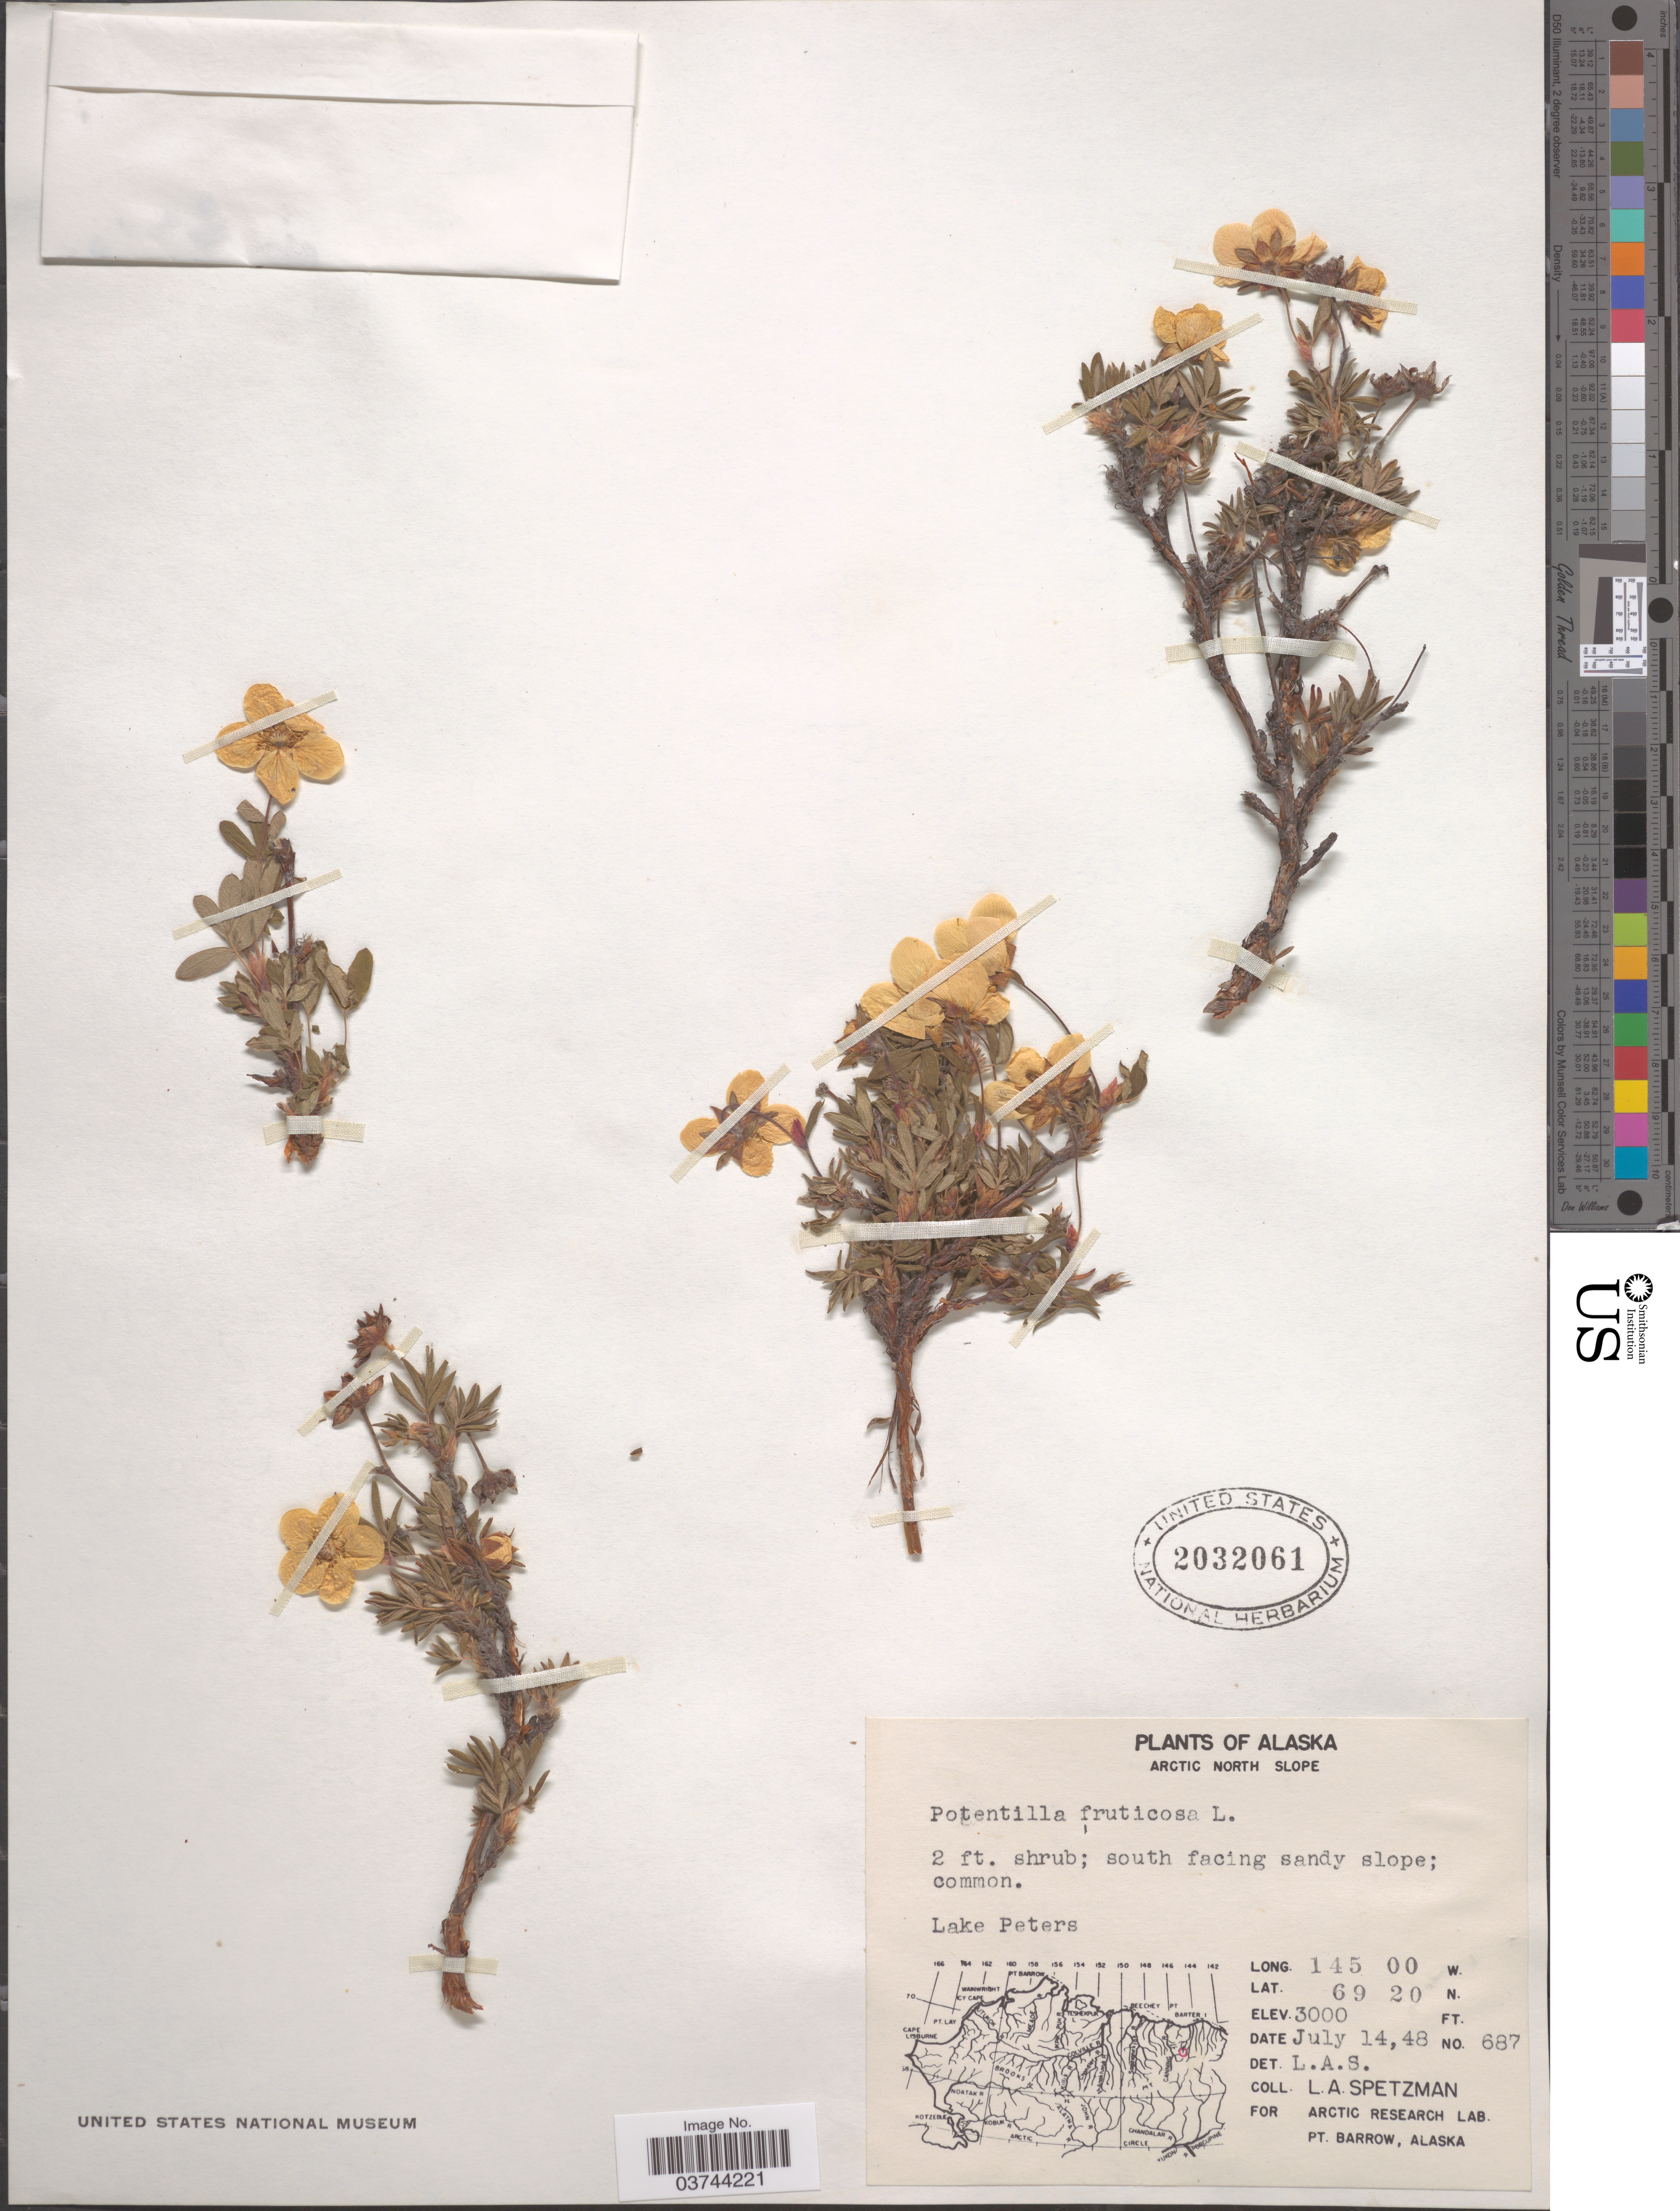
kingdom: Plantae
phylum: Tracheophyta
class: Magnoliopsida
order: Rosales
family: Rosaceae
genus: Dasiphora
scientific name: Dasiphora fruticosa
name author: (L.) Rydb.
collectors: L. Spetzman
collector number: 687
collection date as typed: Transcribed d/m/y: 14/7/48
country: United States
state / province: Alaska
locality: Arctic North Slope. South facing sandy slope. Lake Peters.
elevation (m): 914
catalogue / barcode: US 2032061